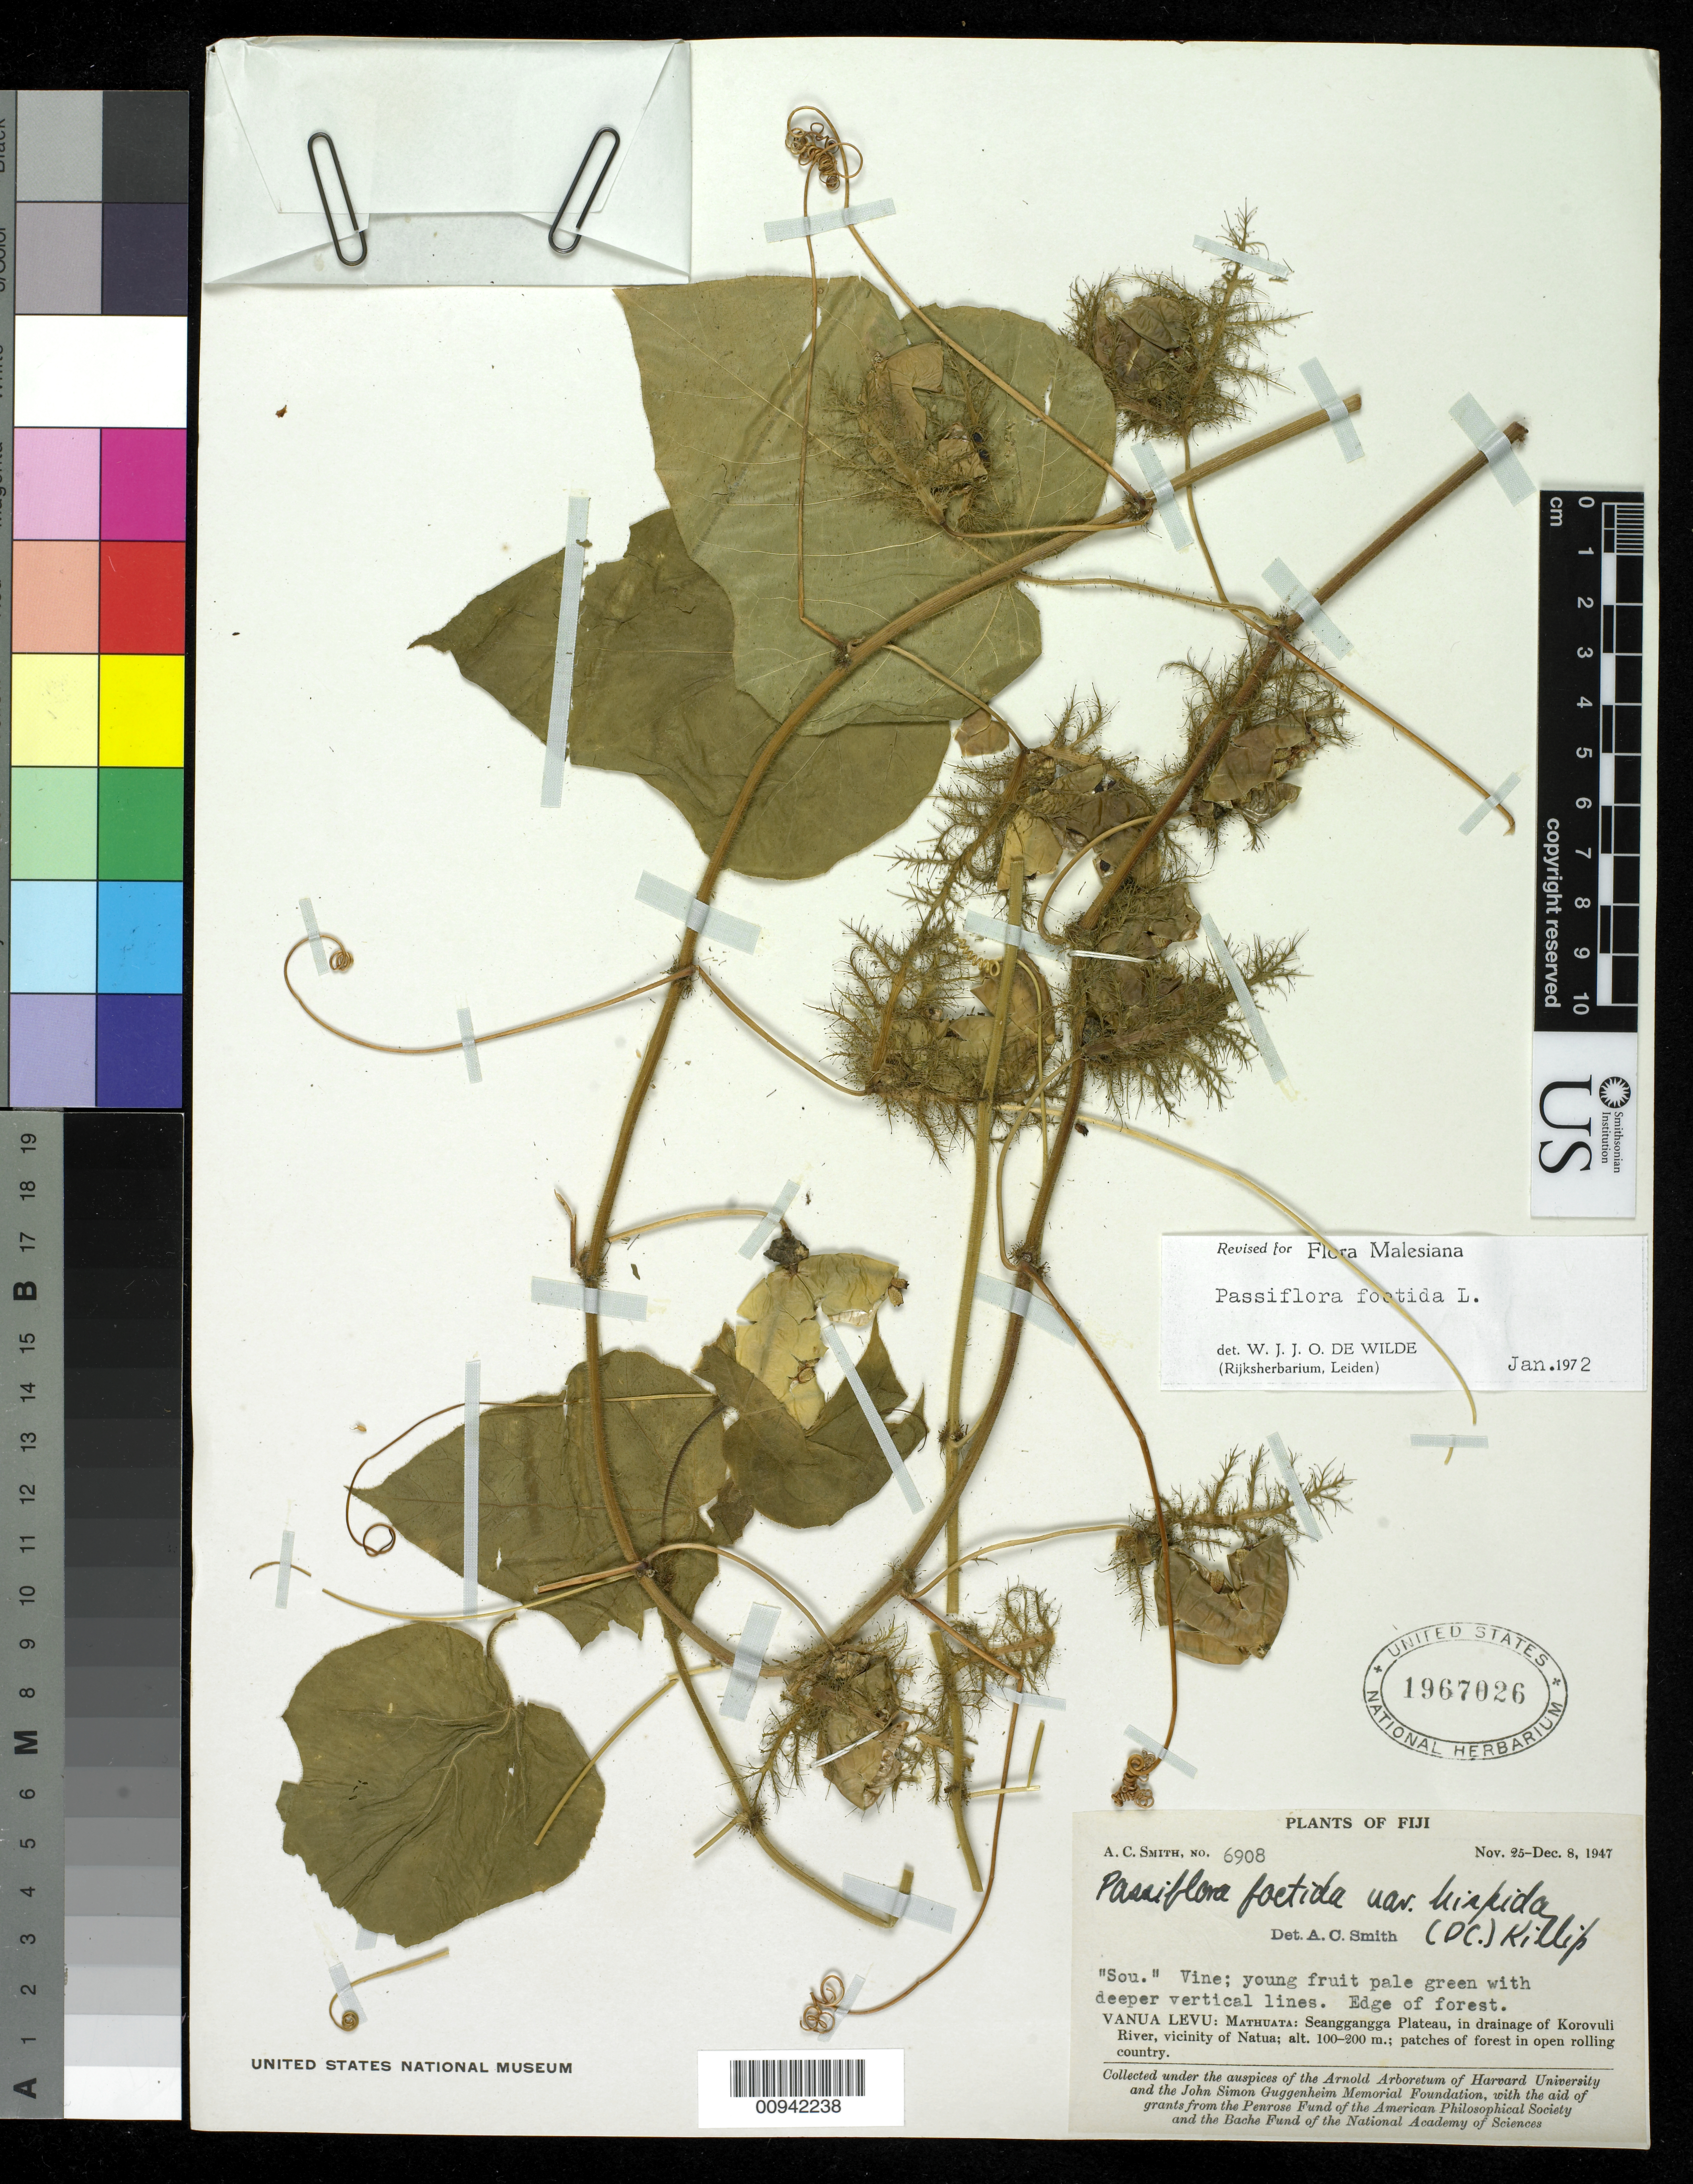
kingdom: Plantae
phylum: Tracheophyta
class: Magnoliopsida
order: Malpighiales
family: Passifloraceae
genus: Passiflora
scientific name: Passiflora foetida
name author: L.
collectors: C. A. Smith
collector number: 6908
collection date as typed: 25 Nov 1947 to 08 Dec 1947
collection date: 1947-11-25/1947-12-08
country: Fiji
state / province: Northern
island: Macuata-i-wai [Mathuata-i-wai]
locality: Mathuata: Seanggangga Plateau, in drainhage of Korovuli River, vicinity of Natua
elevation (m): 30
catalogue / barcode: US 1967026